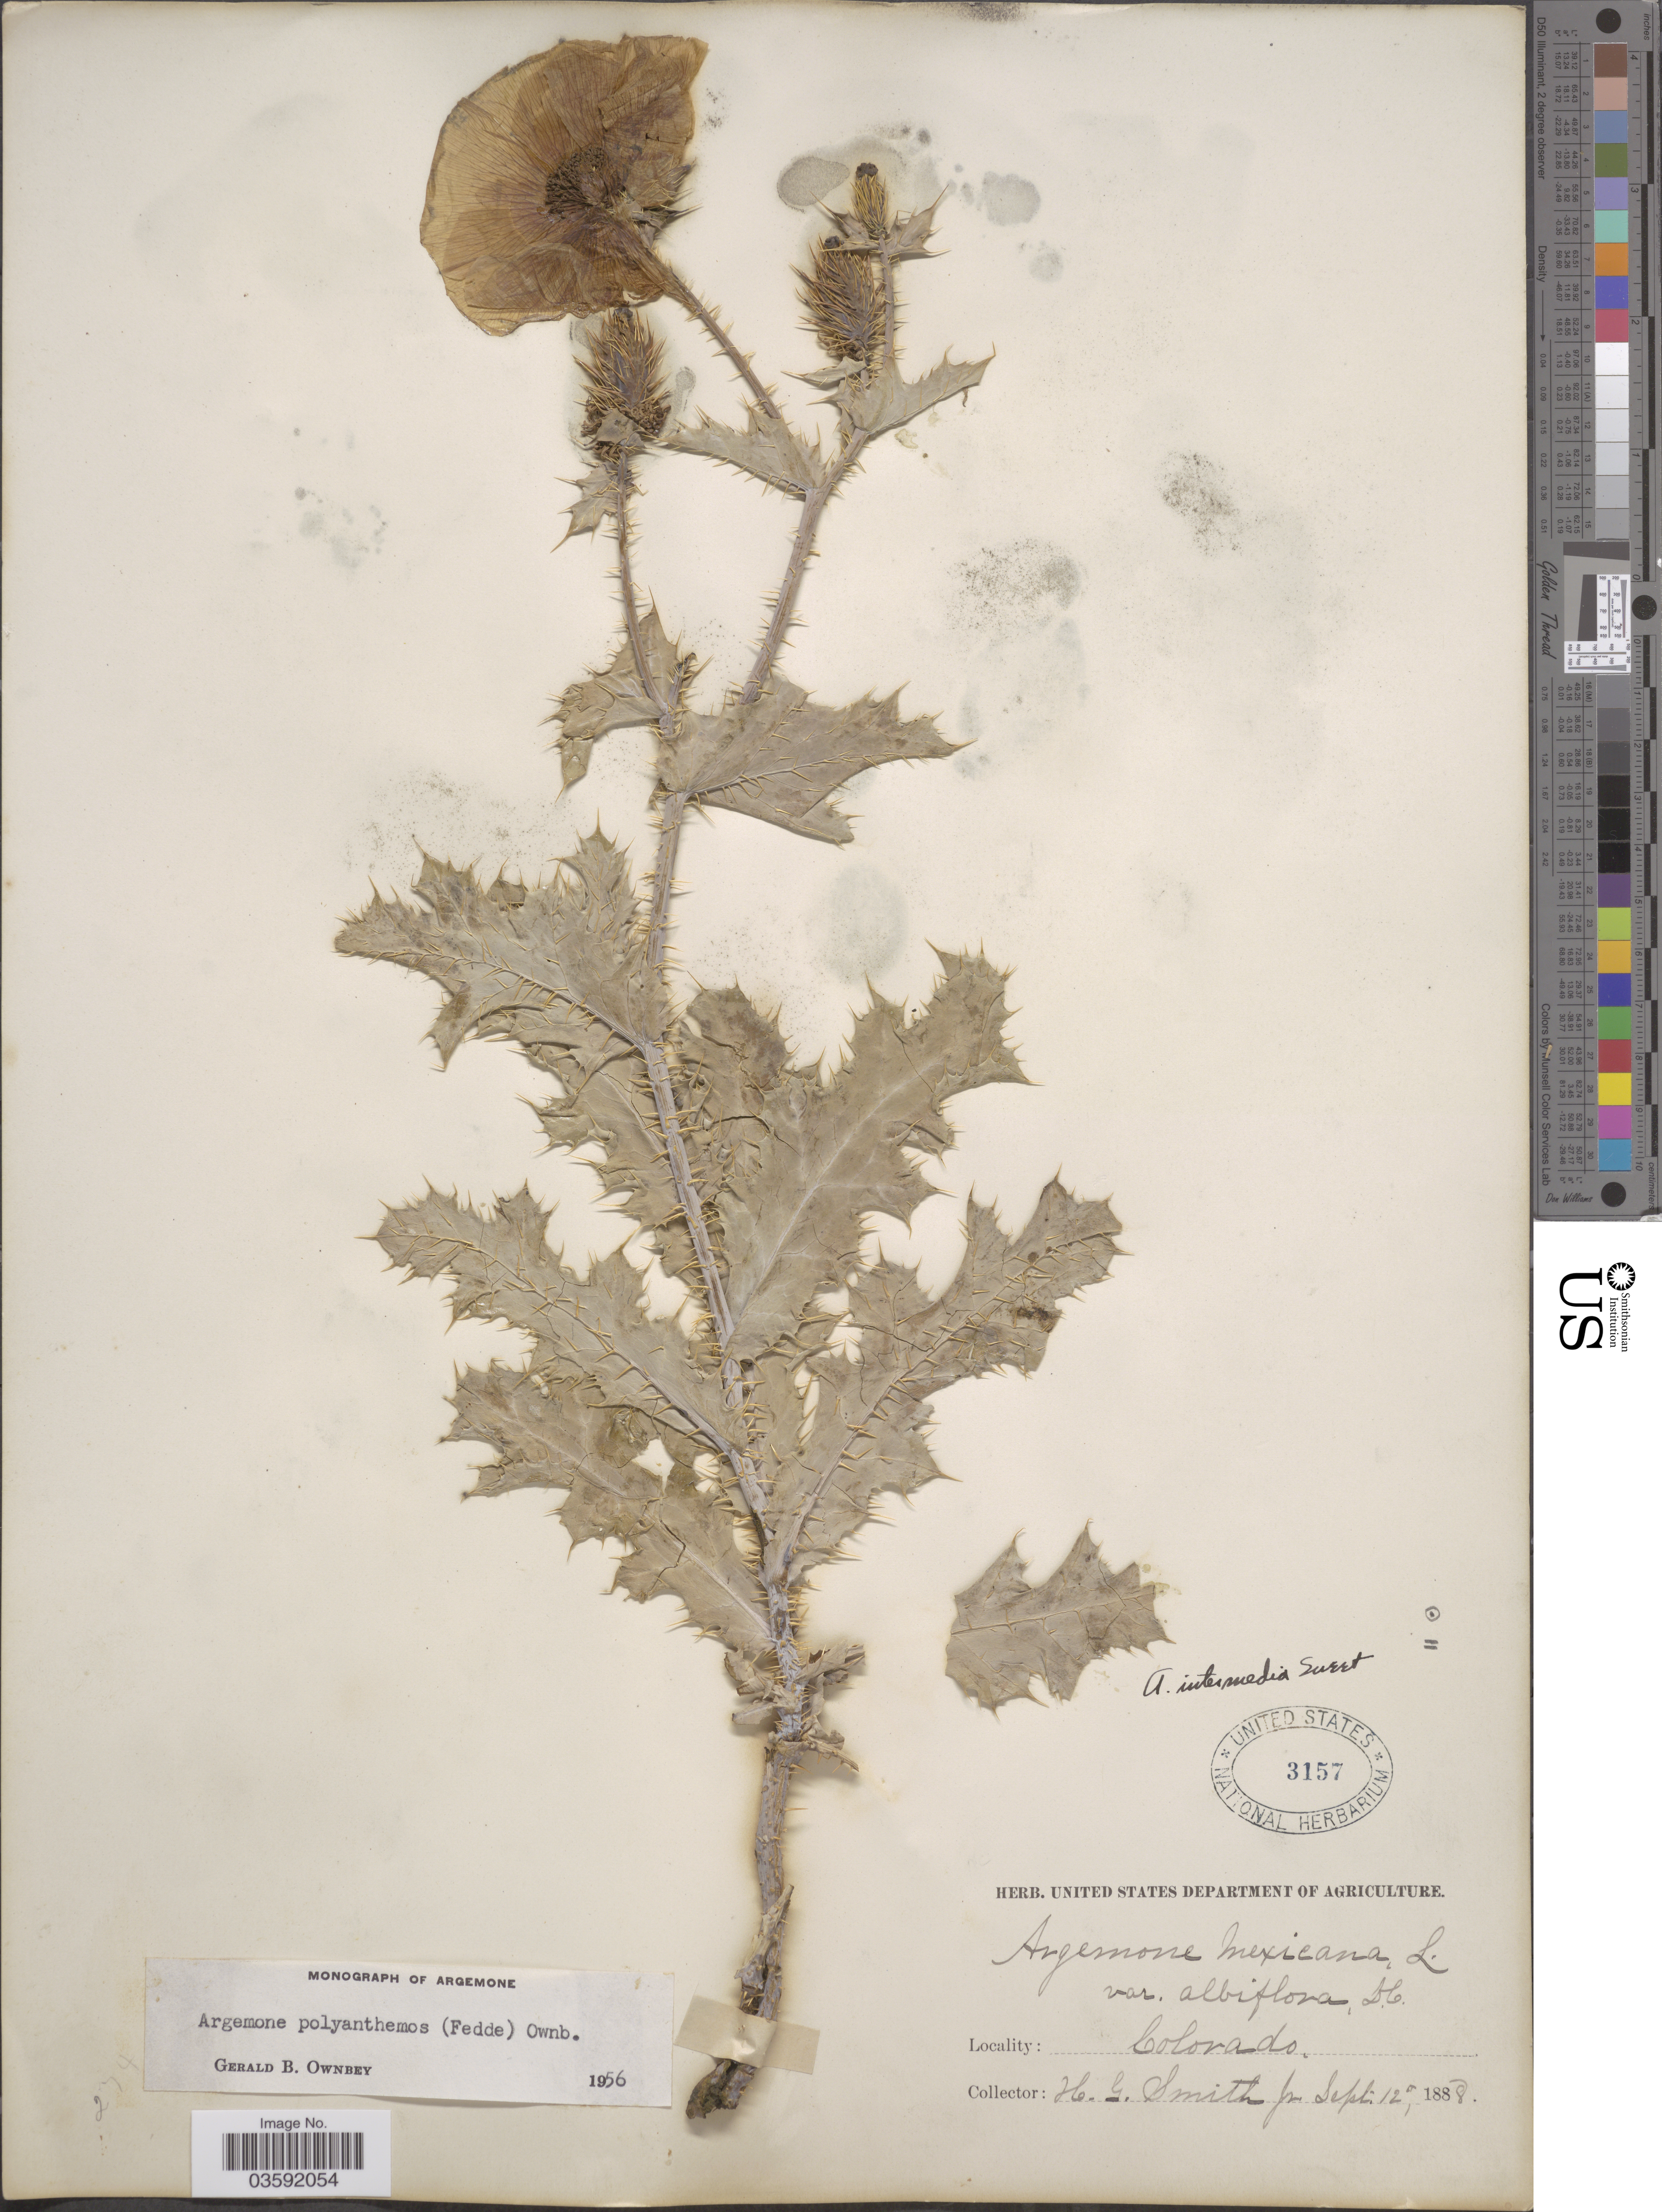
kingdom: Plantae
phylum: Tracheophyta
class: Magnoliopsida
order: Ranunculales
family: Papaveraceae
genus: Argemone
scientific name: Argemone polyanthemos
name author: (Fedde) G.B. Ownbey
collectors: H. Smith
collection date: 1888-09-12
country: United States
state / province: Colorado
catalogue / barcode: US 3157